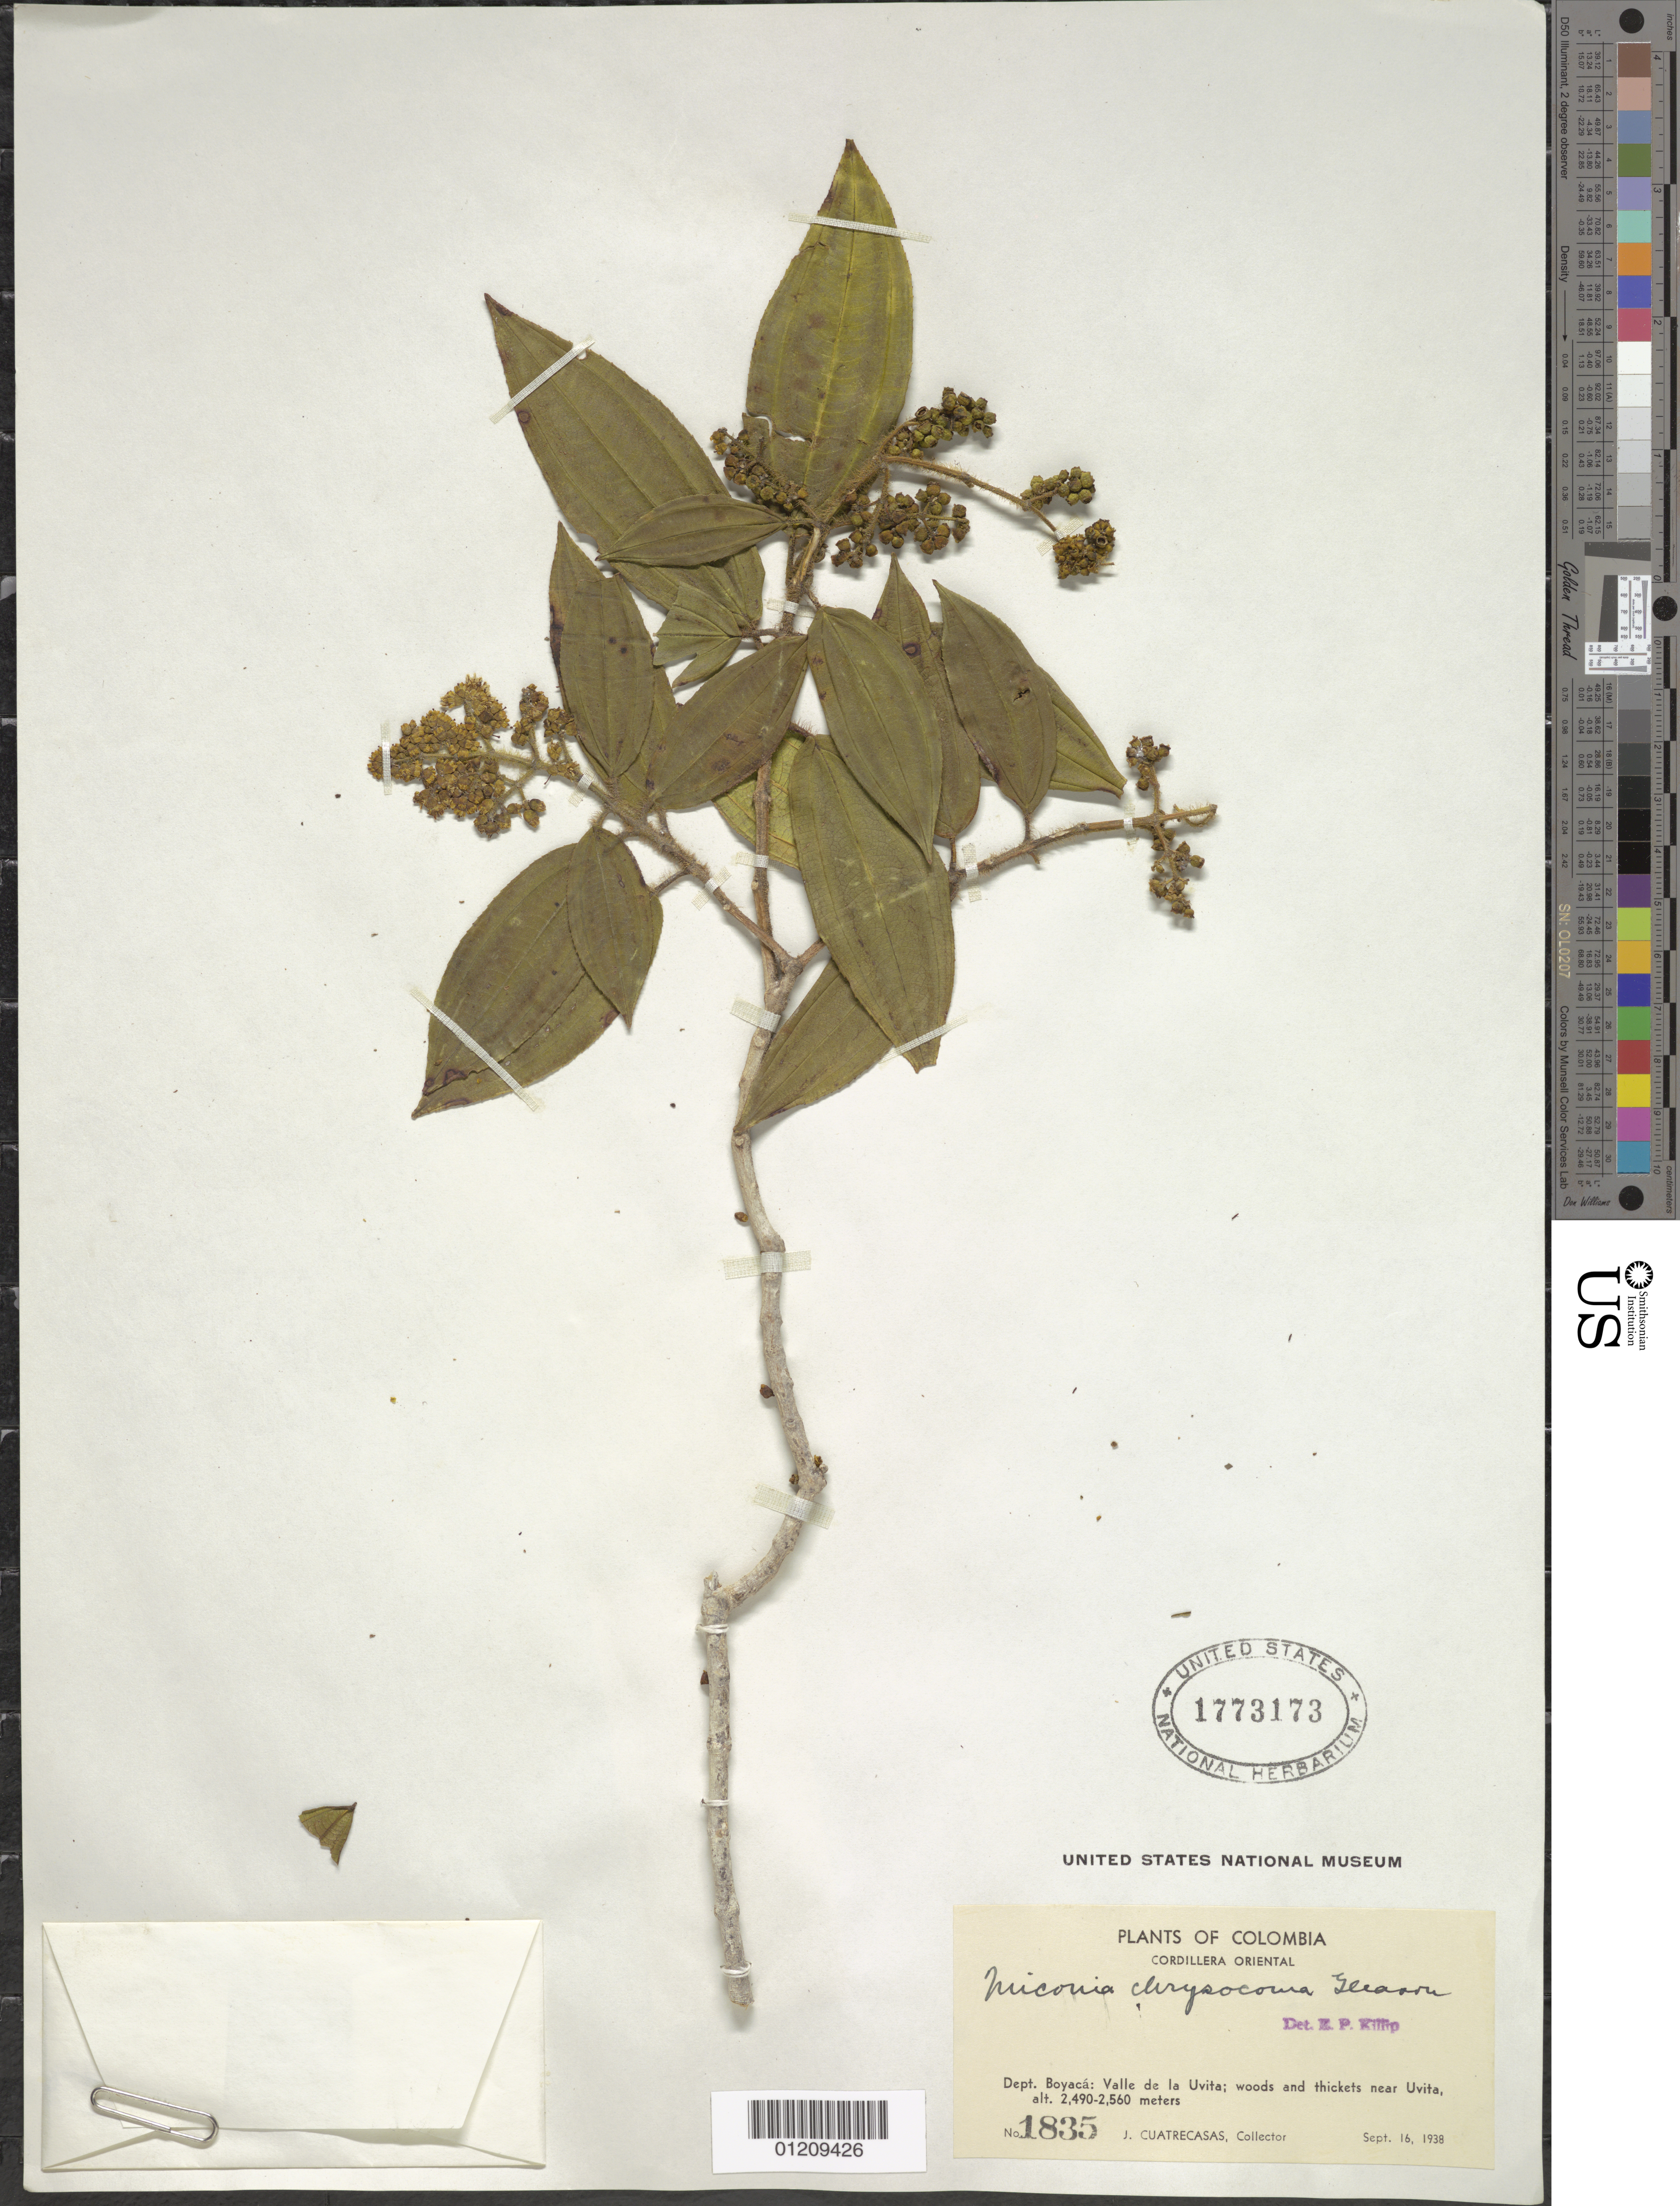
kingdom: Plantae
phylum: Tracheophyta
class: Magnoliopsida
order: Myrtales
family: Melastomataceae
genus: Miconia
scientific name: Miconia chrysocoma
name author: Gleason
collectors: J. Cuatrecasas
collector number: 1835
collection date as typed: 16 Sep 1938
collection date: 1938-09-16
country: Colombia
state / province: Boyacá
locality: Cordillera Oriental. Valle de la Uvita, near Uvita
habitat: woods and thickets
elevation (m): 2490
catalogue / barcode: US 1773173